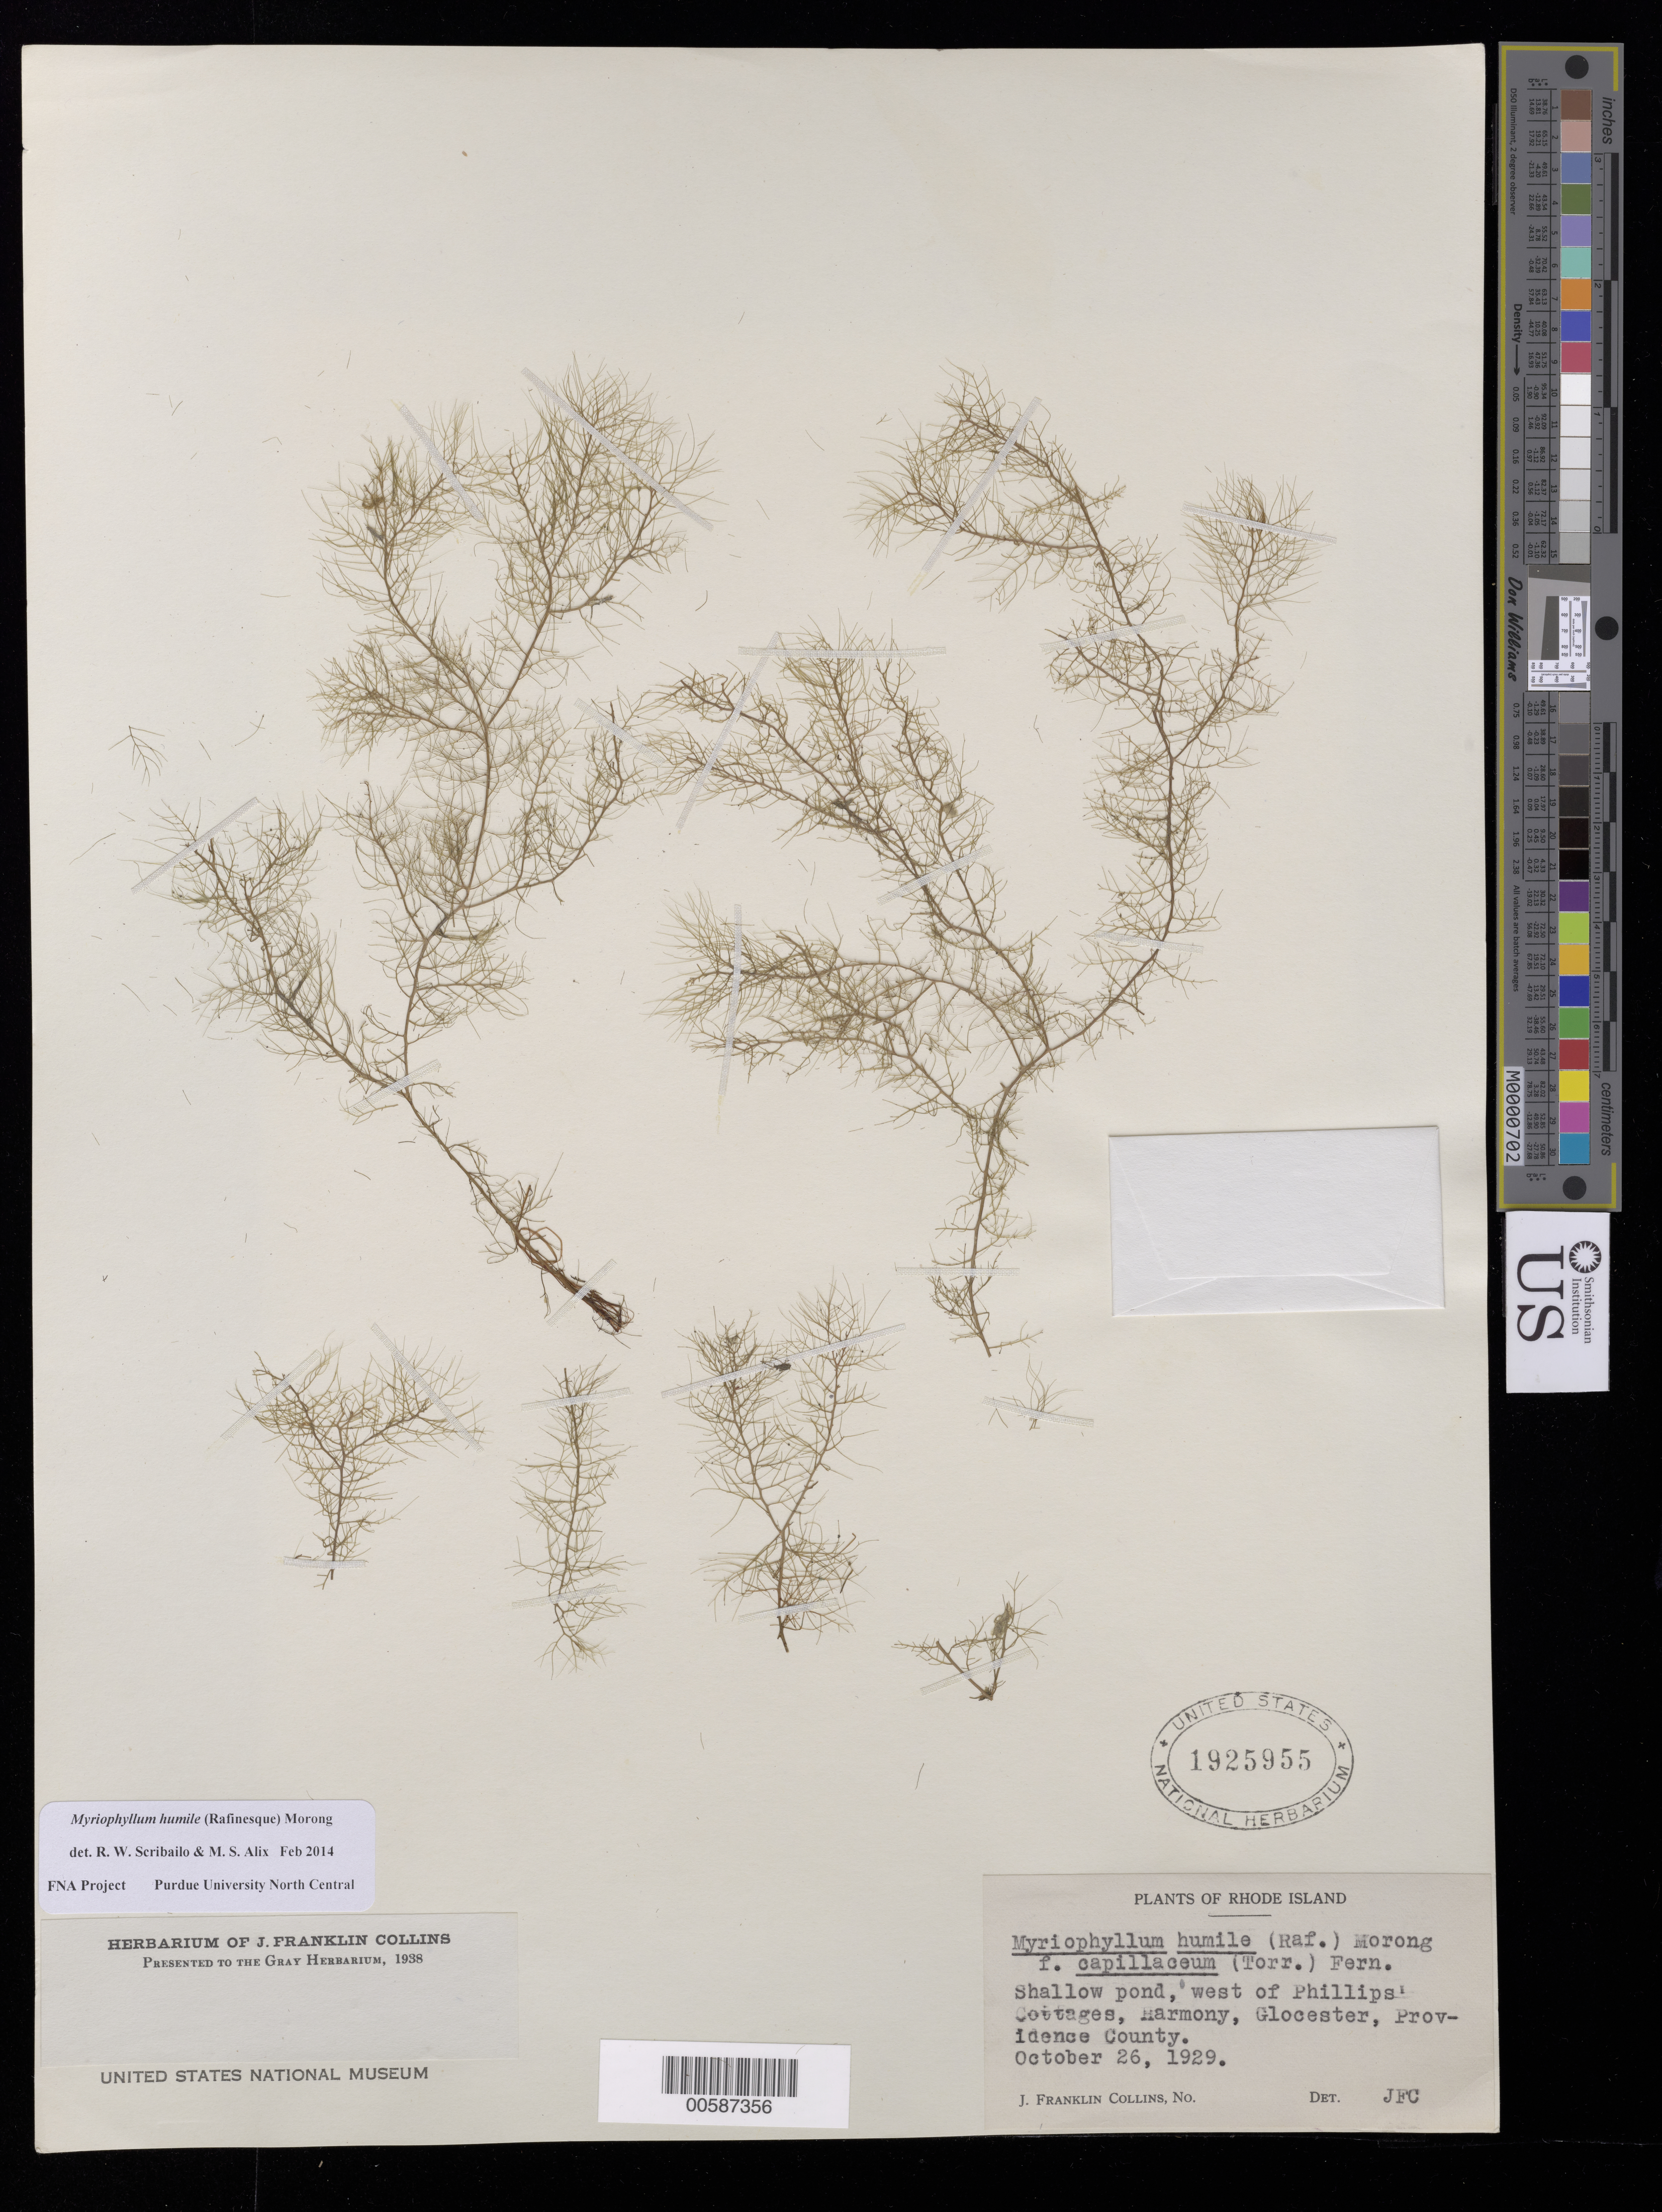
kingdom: Plantae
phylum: Tracheophyta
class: Magnoliopsida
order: Saxifragales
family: Haloragaceae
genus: Myriophyllum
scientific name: Myriophyllum humile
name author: (Raf.) Morong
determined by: Scribailo, R. W.; Alix, M. S.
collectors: J. Collins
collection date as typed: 26 Oct 1929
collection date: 1929-10-26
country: United States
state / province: Rhode Island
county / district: Providence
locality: W of Phillips Cottages, Harmony, Glocester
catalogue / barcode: US 1925955